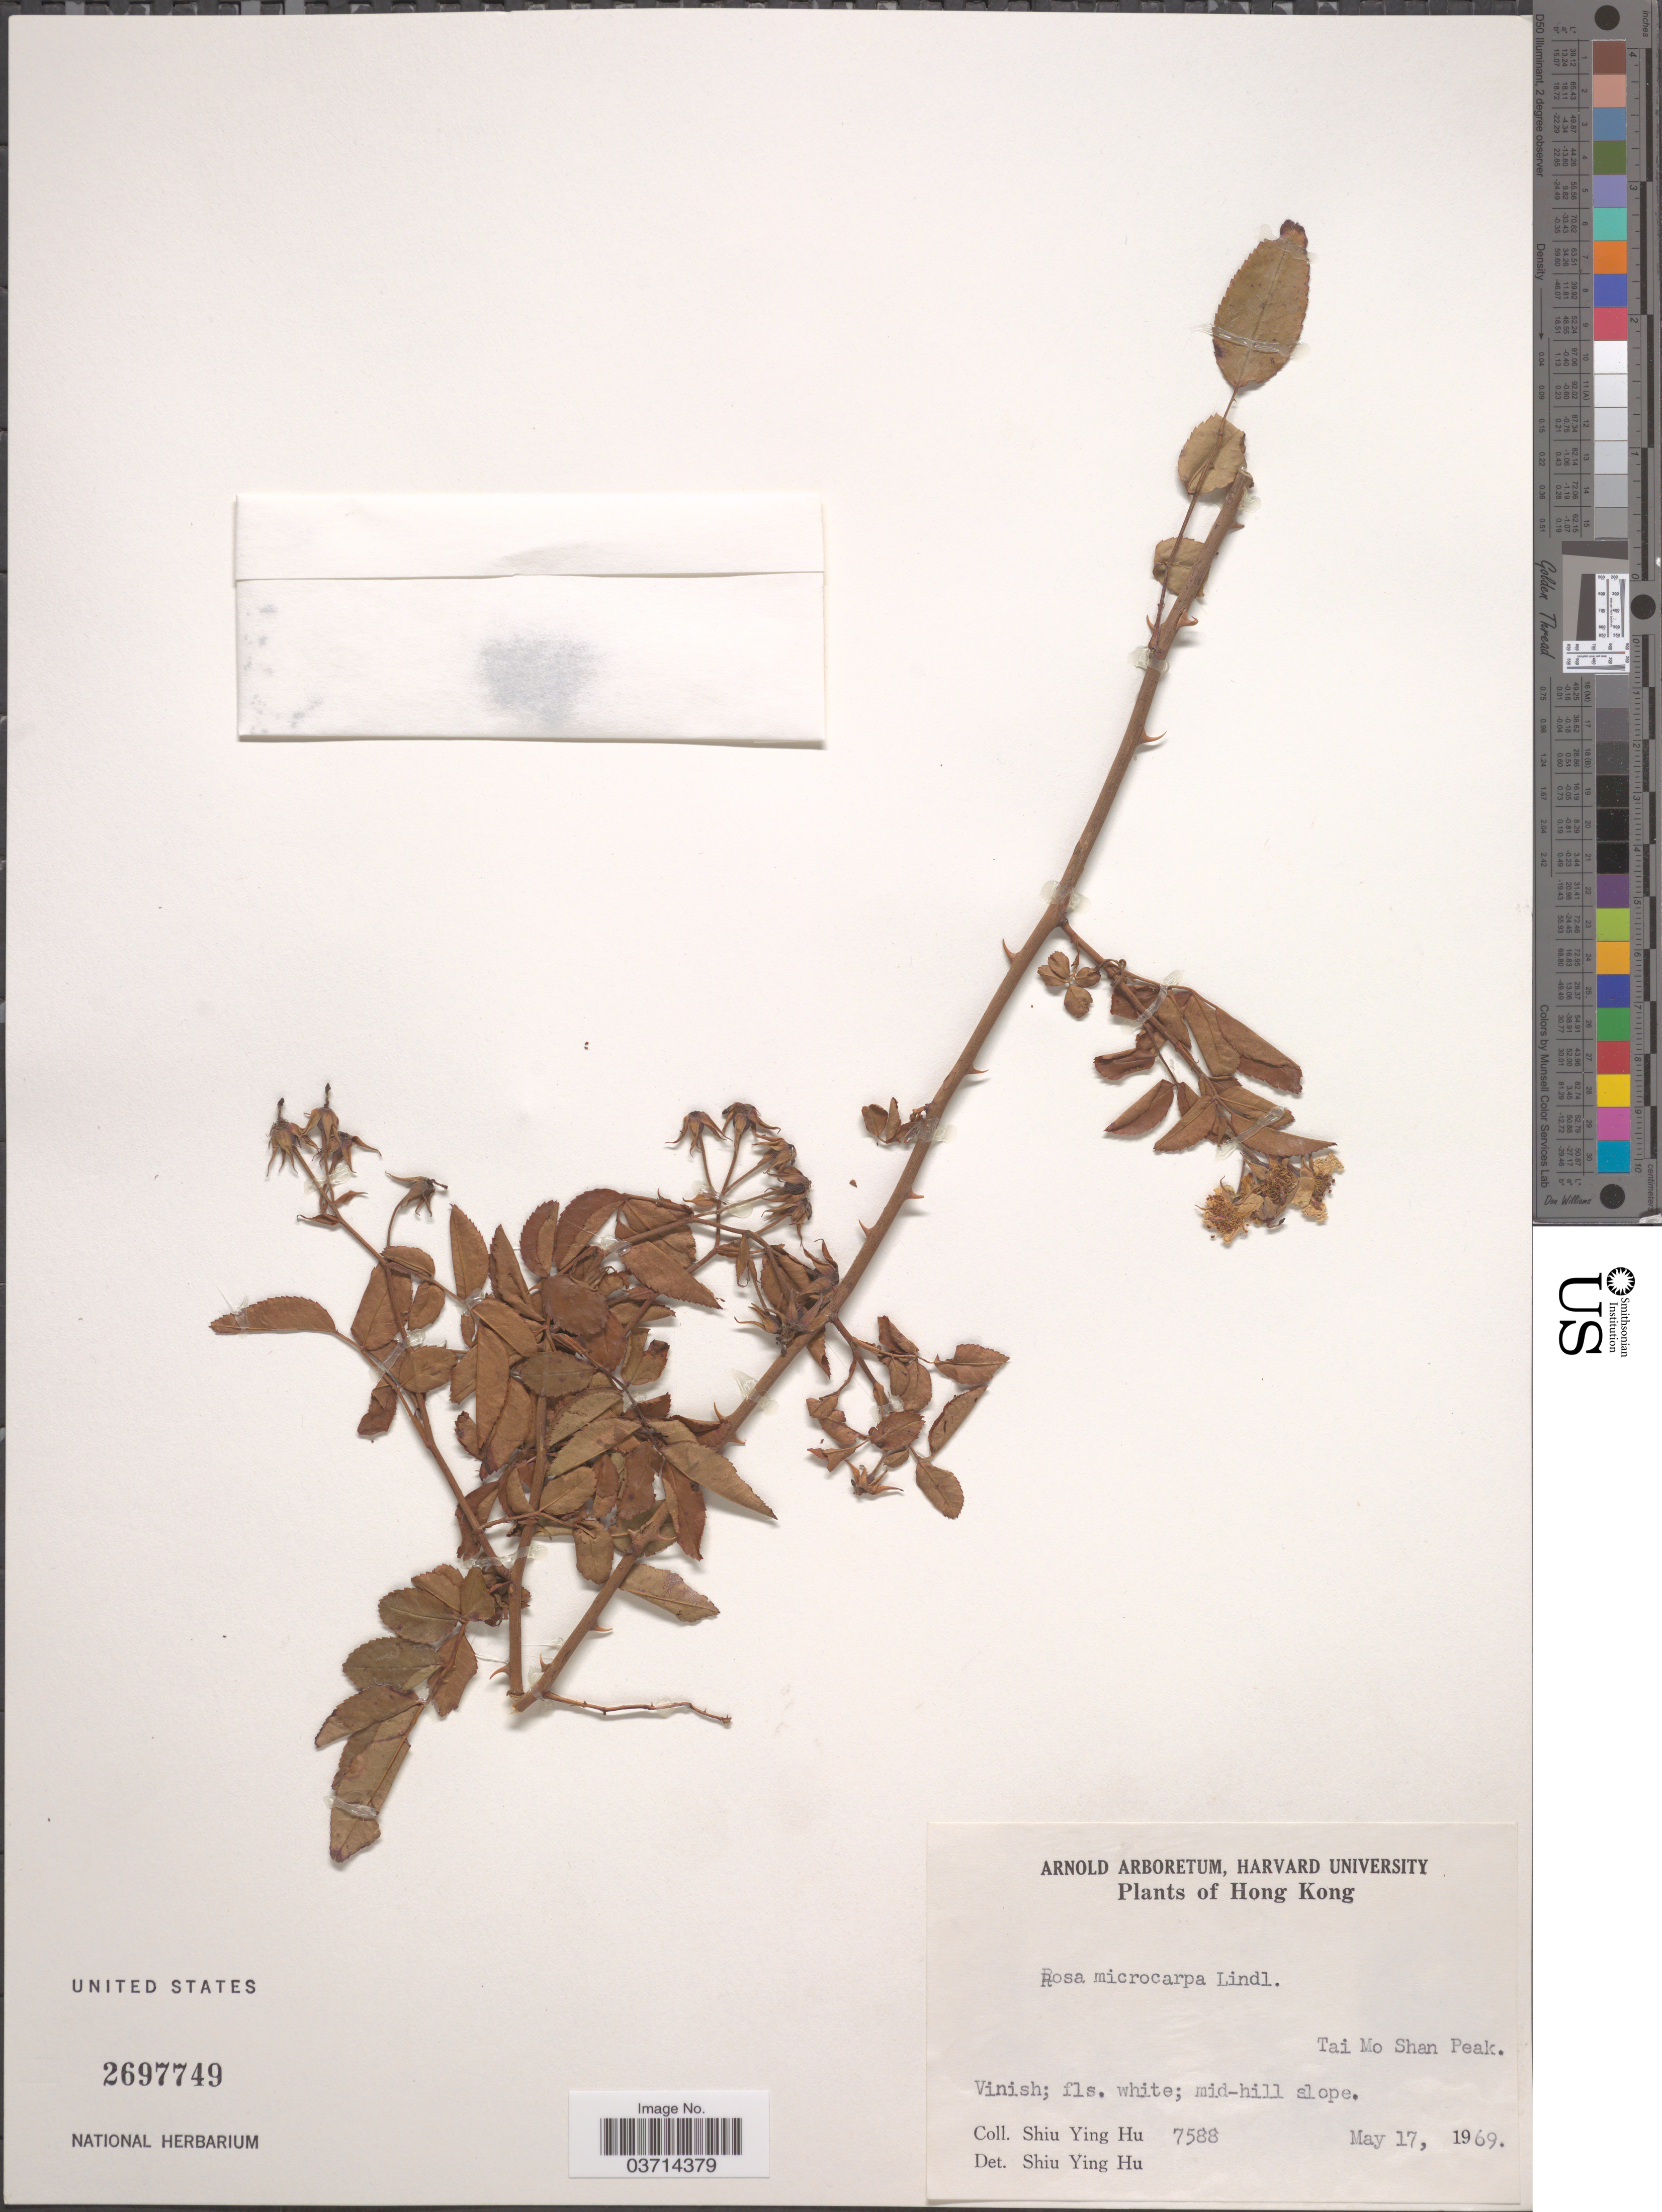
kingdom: Plantae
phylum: Tracheophyta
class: Magnoliopsida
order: Rosales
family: Rosaceae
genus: Rosa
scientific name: Rosa microcarpa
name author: Lindl.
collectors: S. Y. Hu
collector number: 7588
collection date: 1969-05-17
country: China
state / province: Hong Kong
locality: Tai Mo Shan Peak.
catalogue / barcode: US 2697749